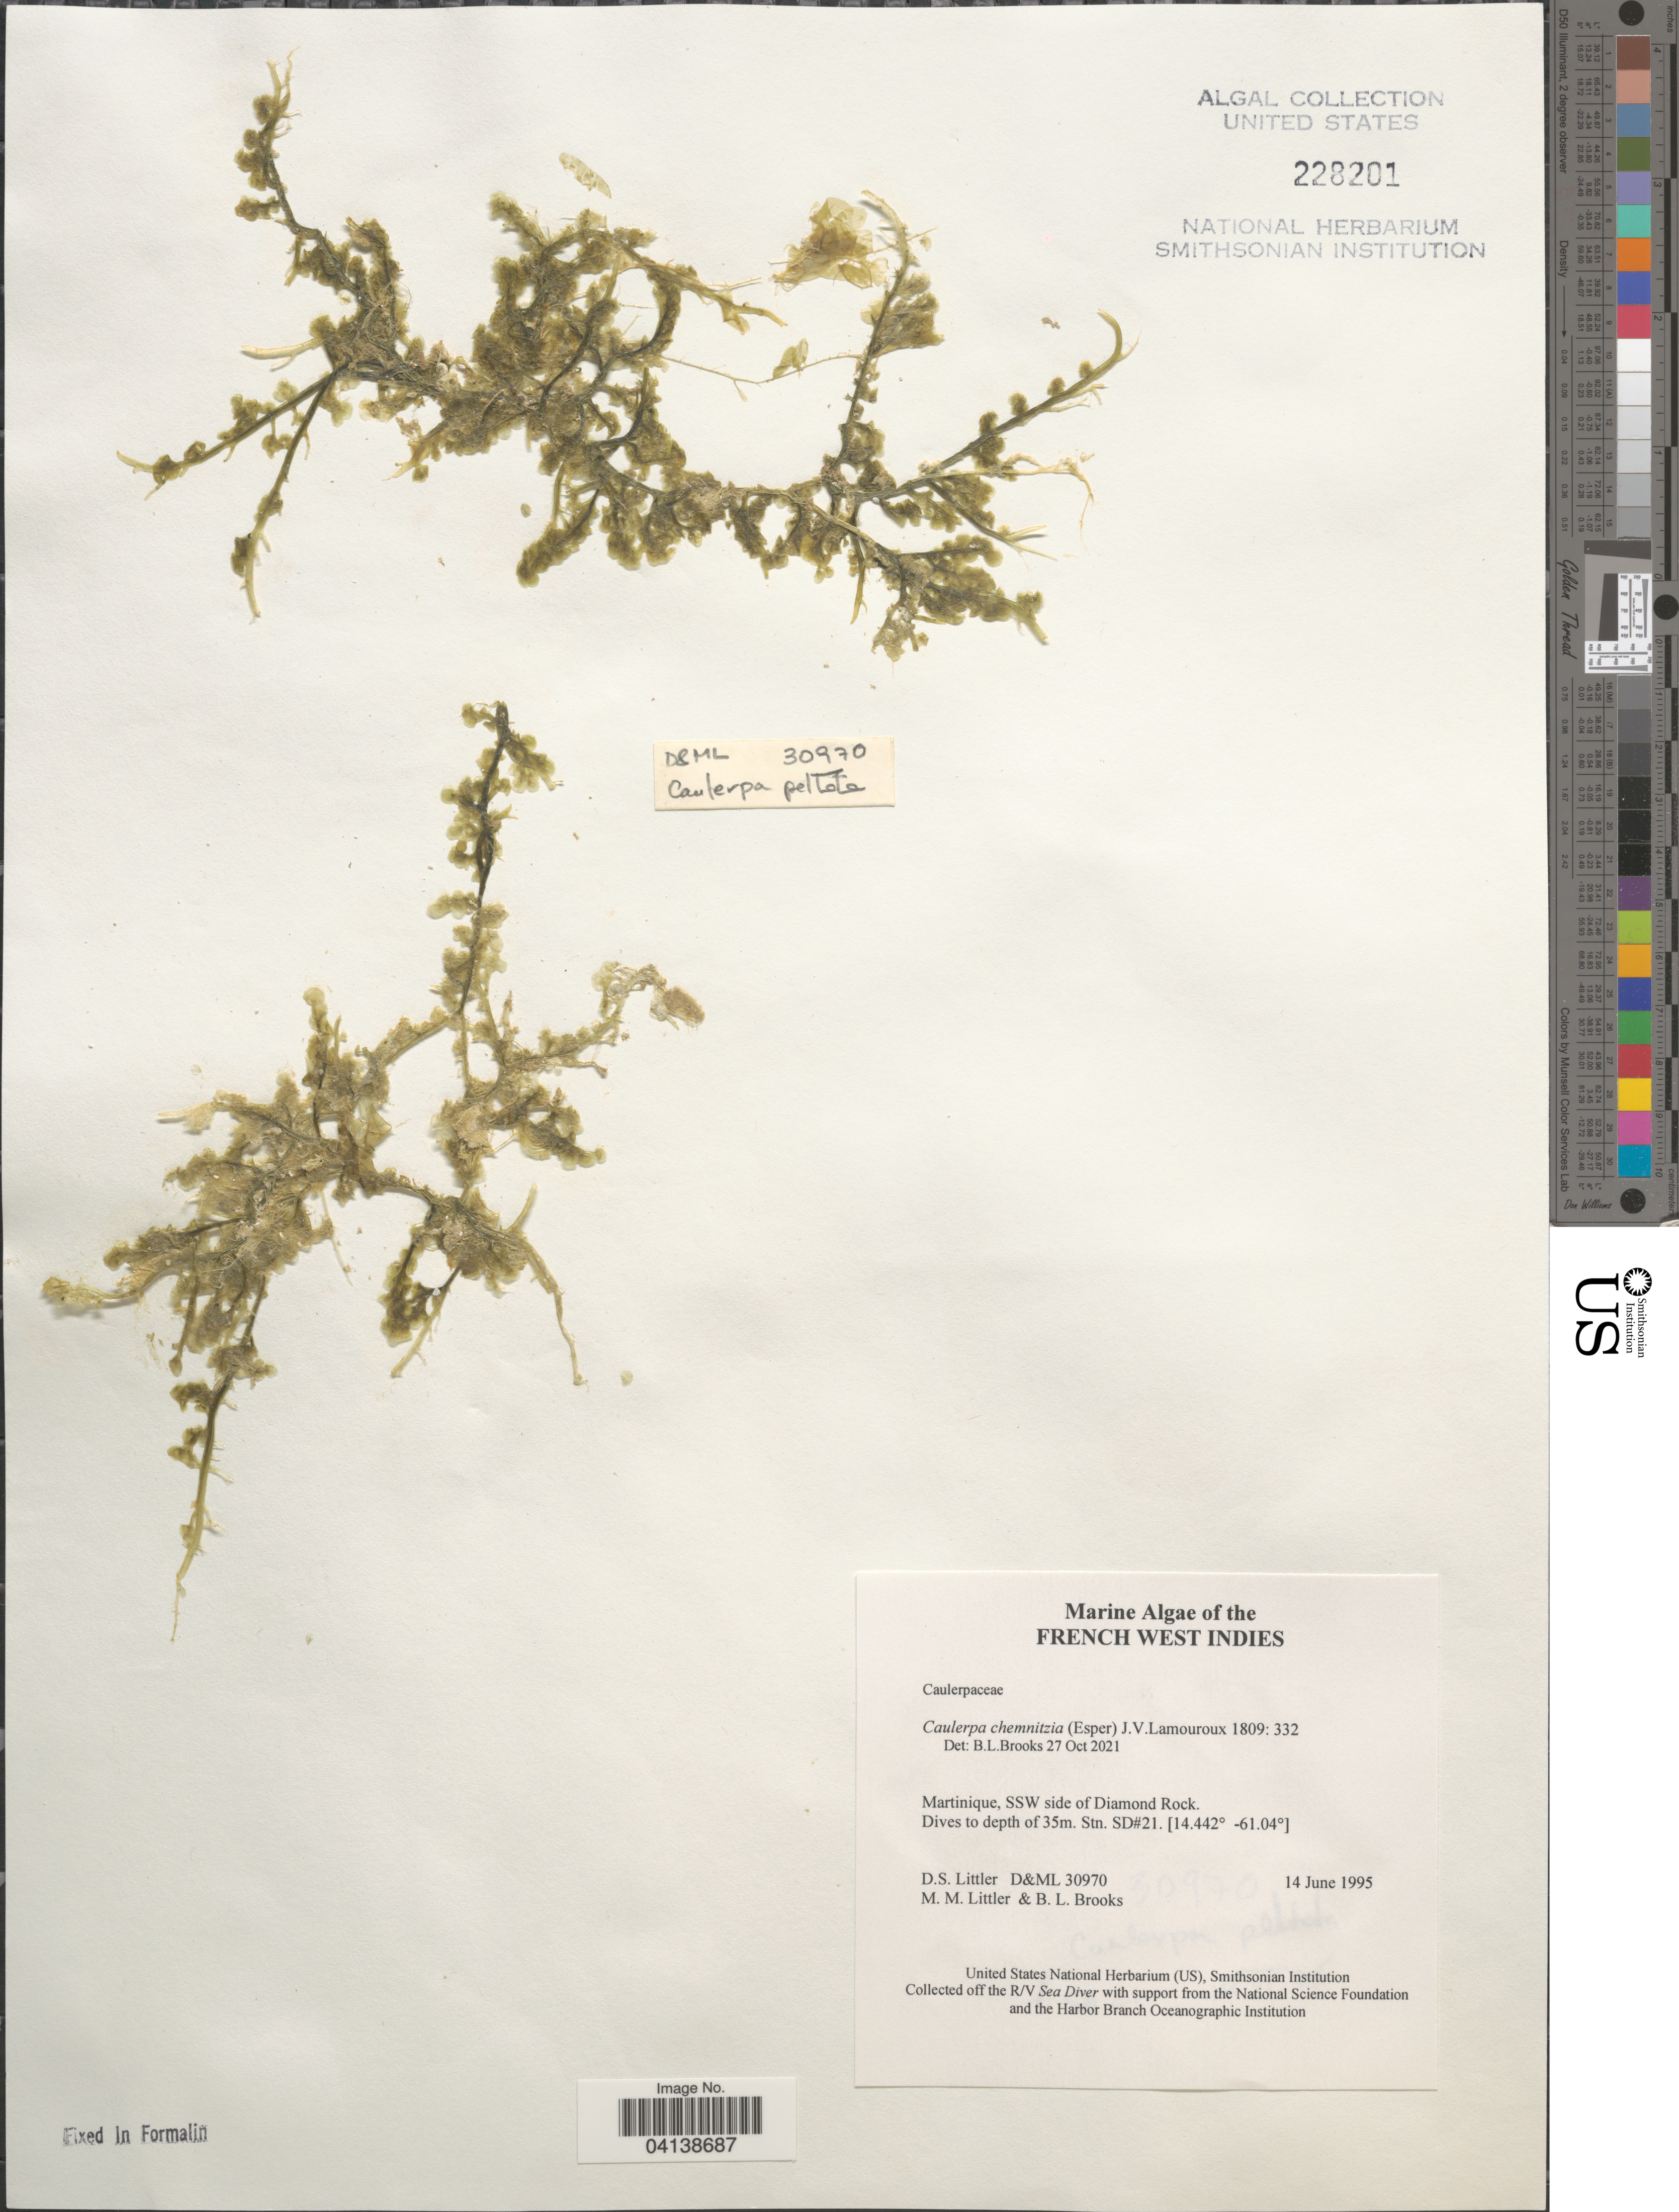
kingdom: Plantae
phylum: Chlorophyta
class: Ulvophyceae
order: Bryopsidales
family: Caulerpaceae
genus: Caulerpa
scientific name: Caulerpa chemnitzia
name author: (Esper) J.V.Lamouroux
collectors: D. S. Littler & B. Brooks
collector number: D&ML30970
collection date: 1995-06-14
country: Martinique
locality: French West Indies. SSW side of Diamond Rock. Stn. SD#21.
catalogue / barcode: US 228201